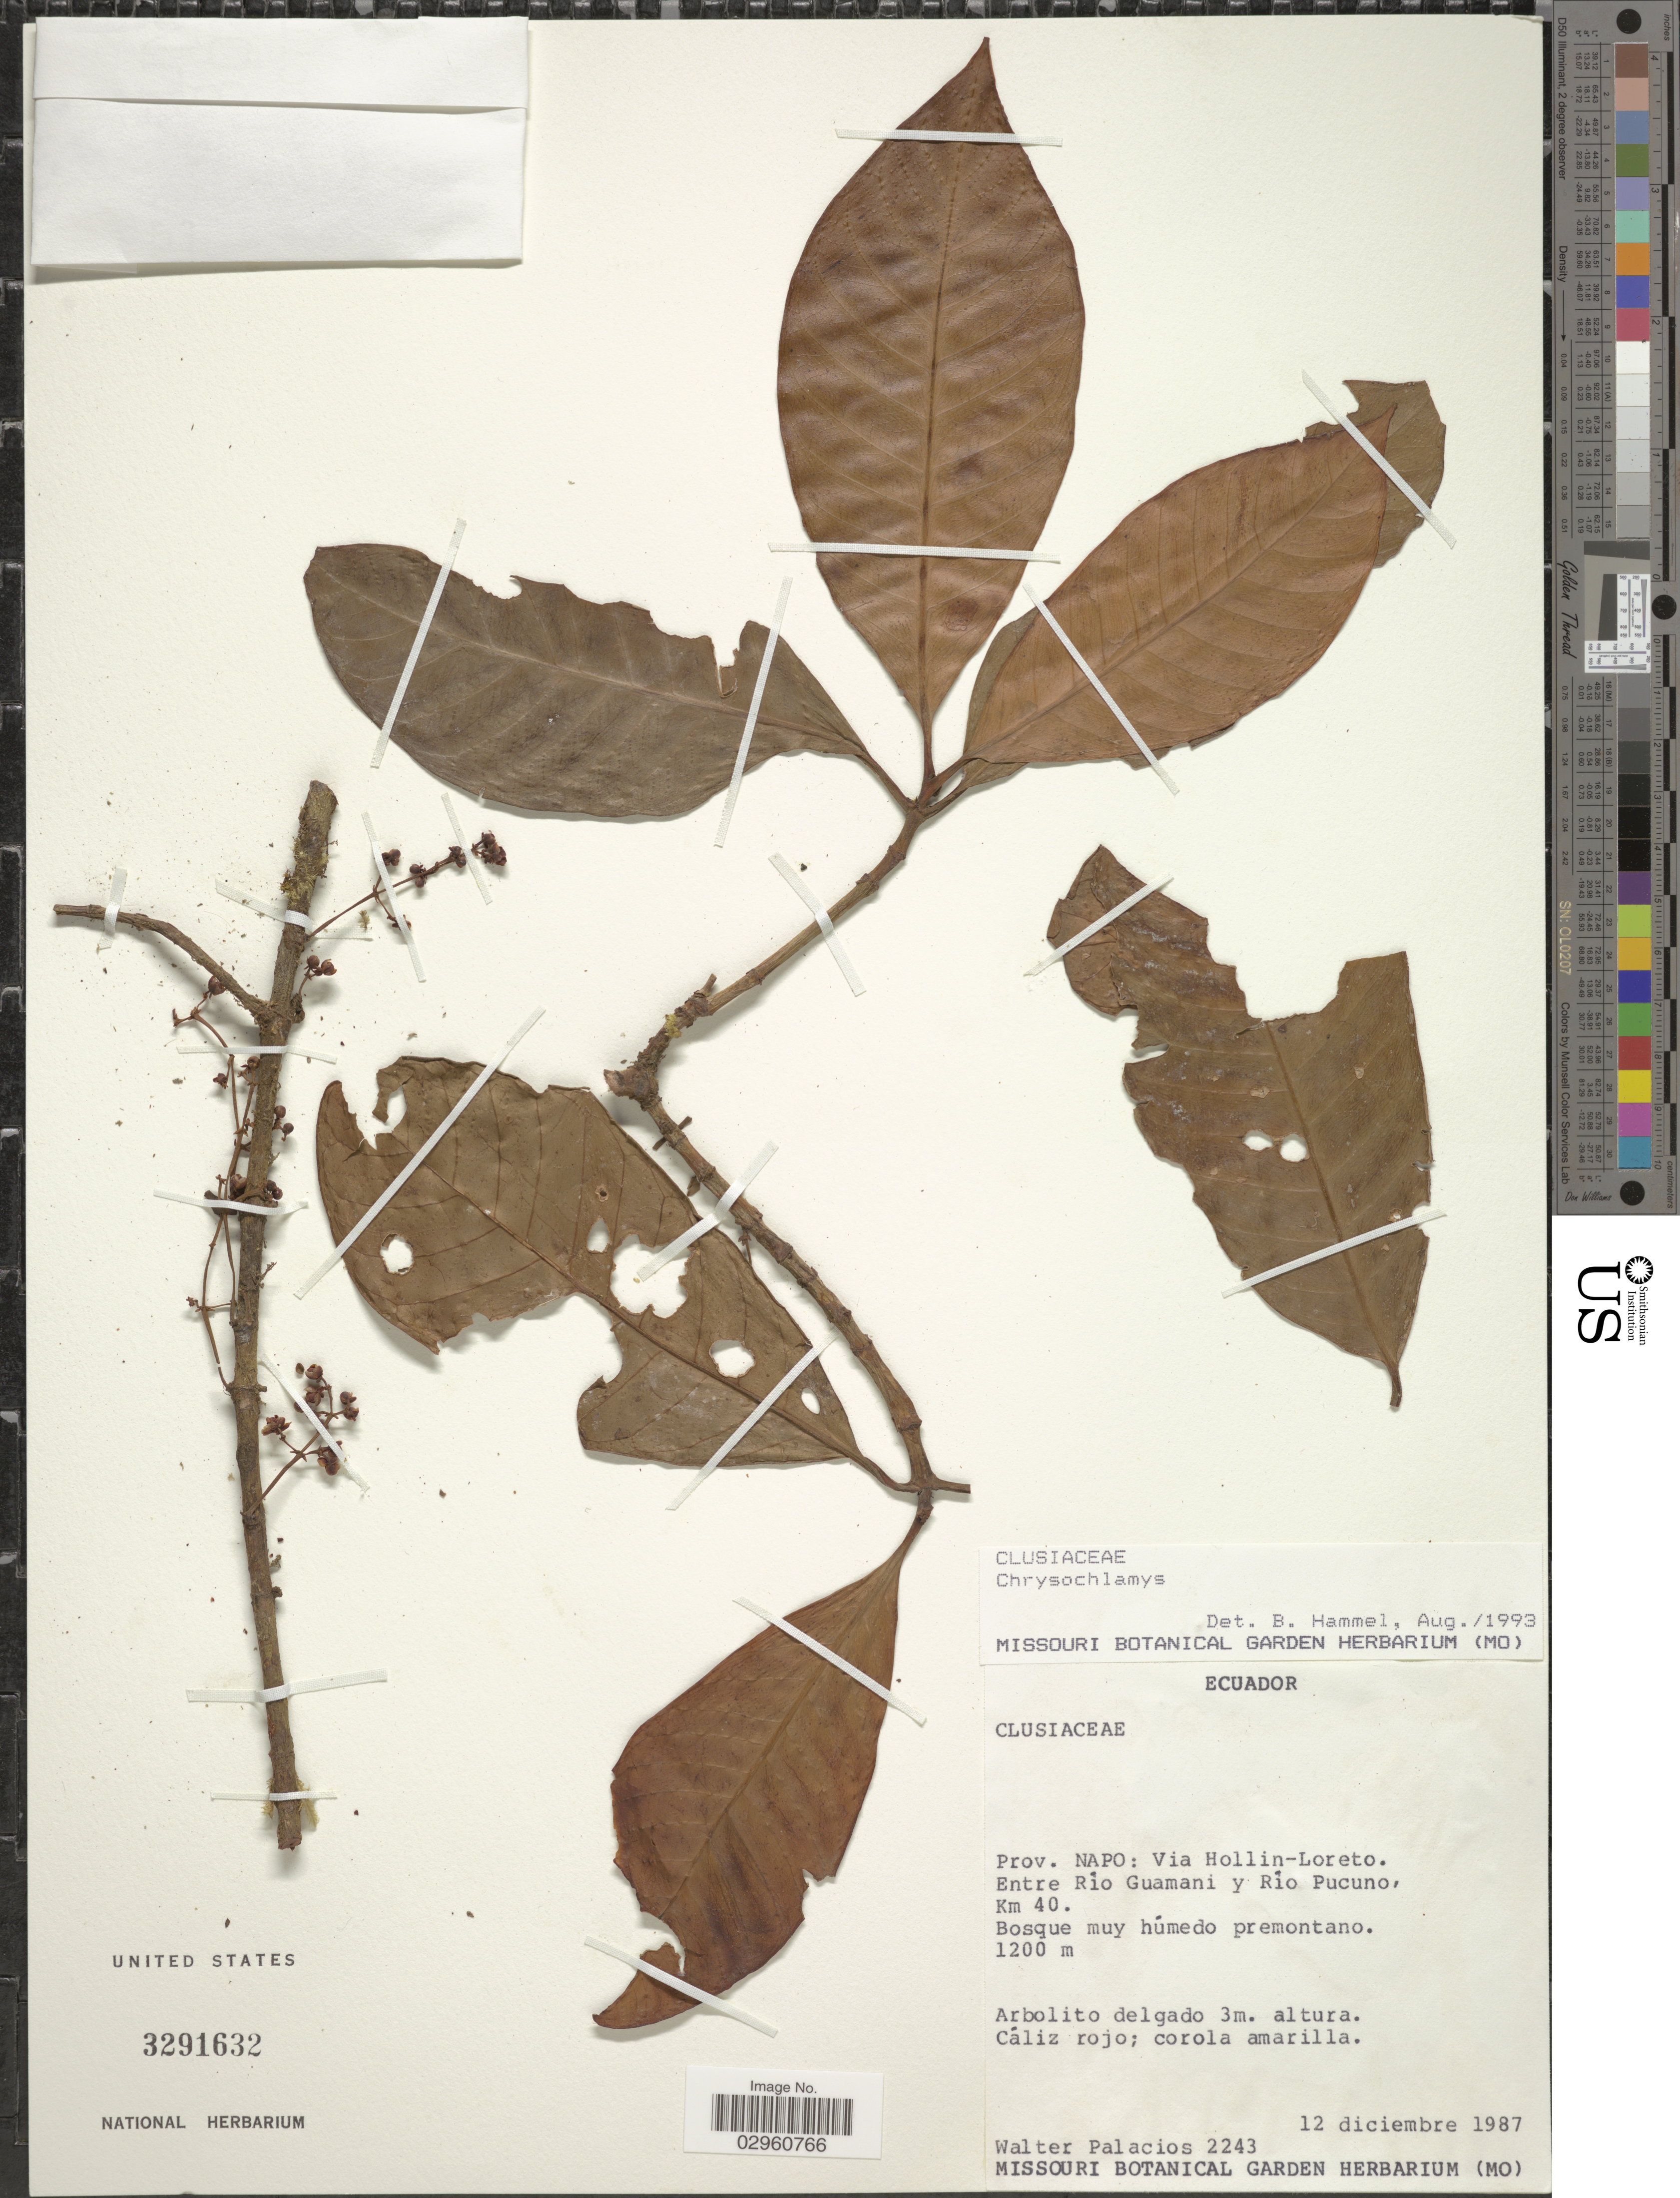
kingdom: Plantae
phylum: Tracheophyta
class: Magnoliopsida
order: Malpighiales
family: Clusiaceae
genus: Chrysochlamys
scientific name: Chrysochlamys sp.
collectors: W. Palacios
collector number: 2243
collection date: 1987-12-12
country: Ecuador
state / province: Napo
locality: Prov. Napo: Via Hollin-Loreto. Entre Río Guamani y Río Pucuno, Km 40.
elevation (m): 1200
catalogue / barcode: US 3291632